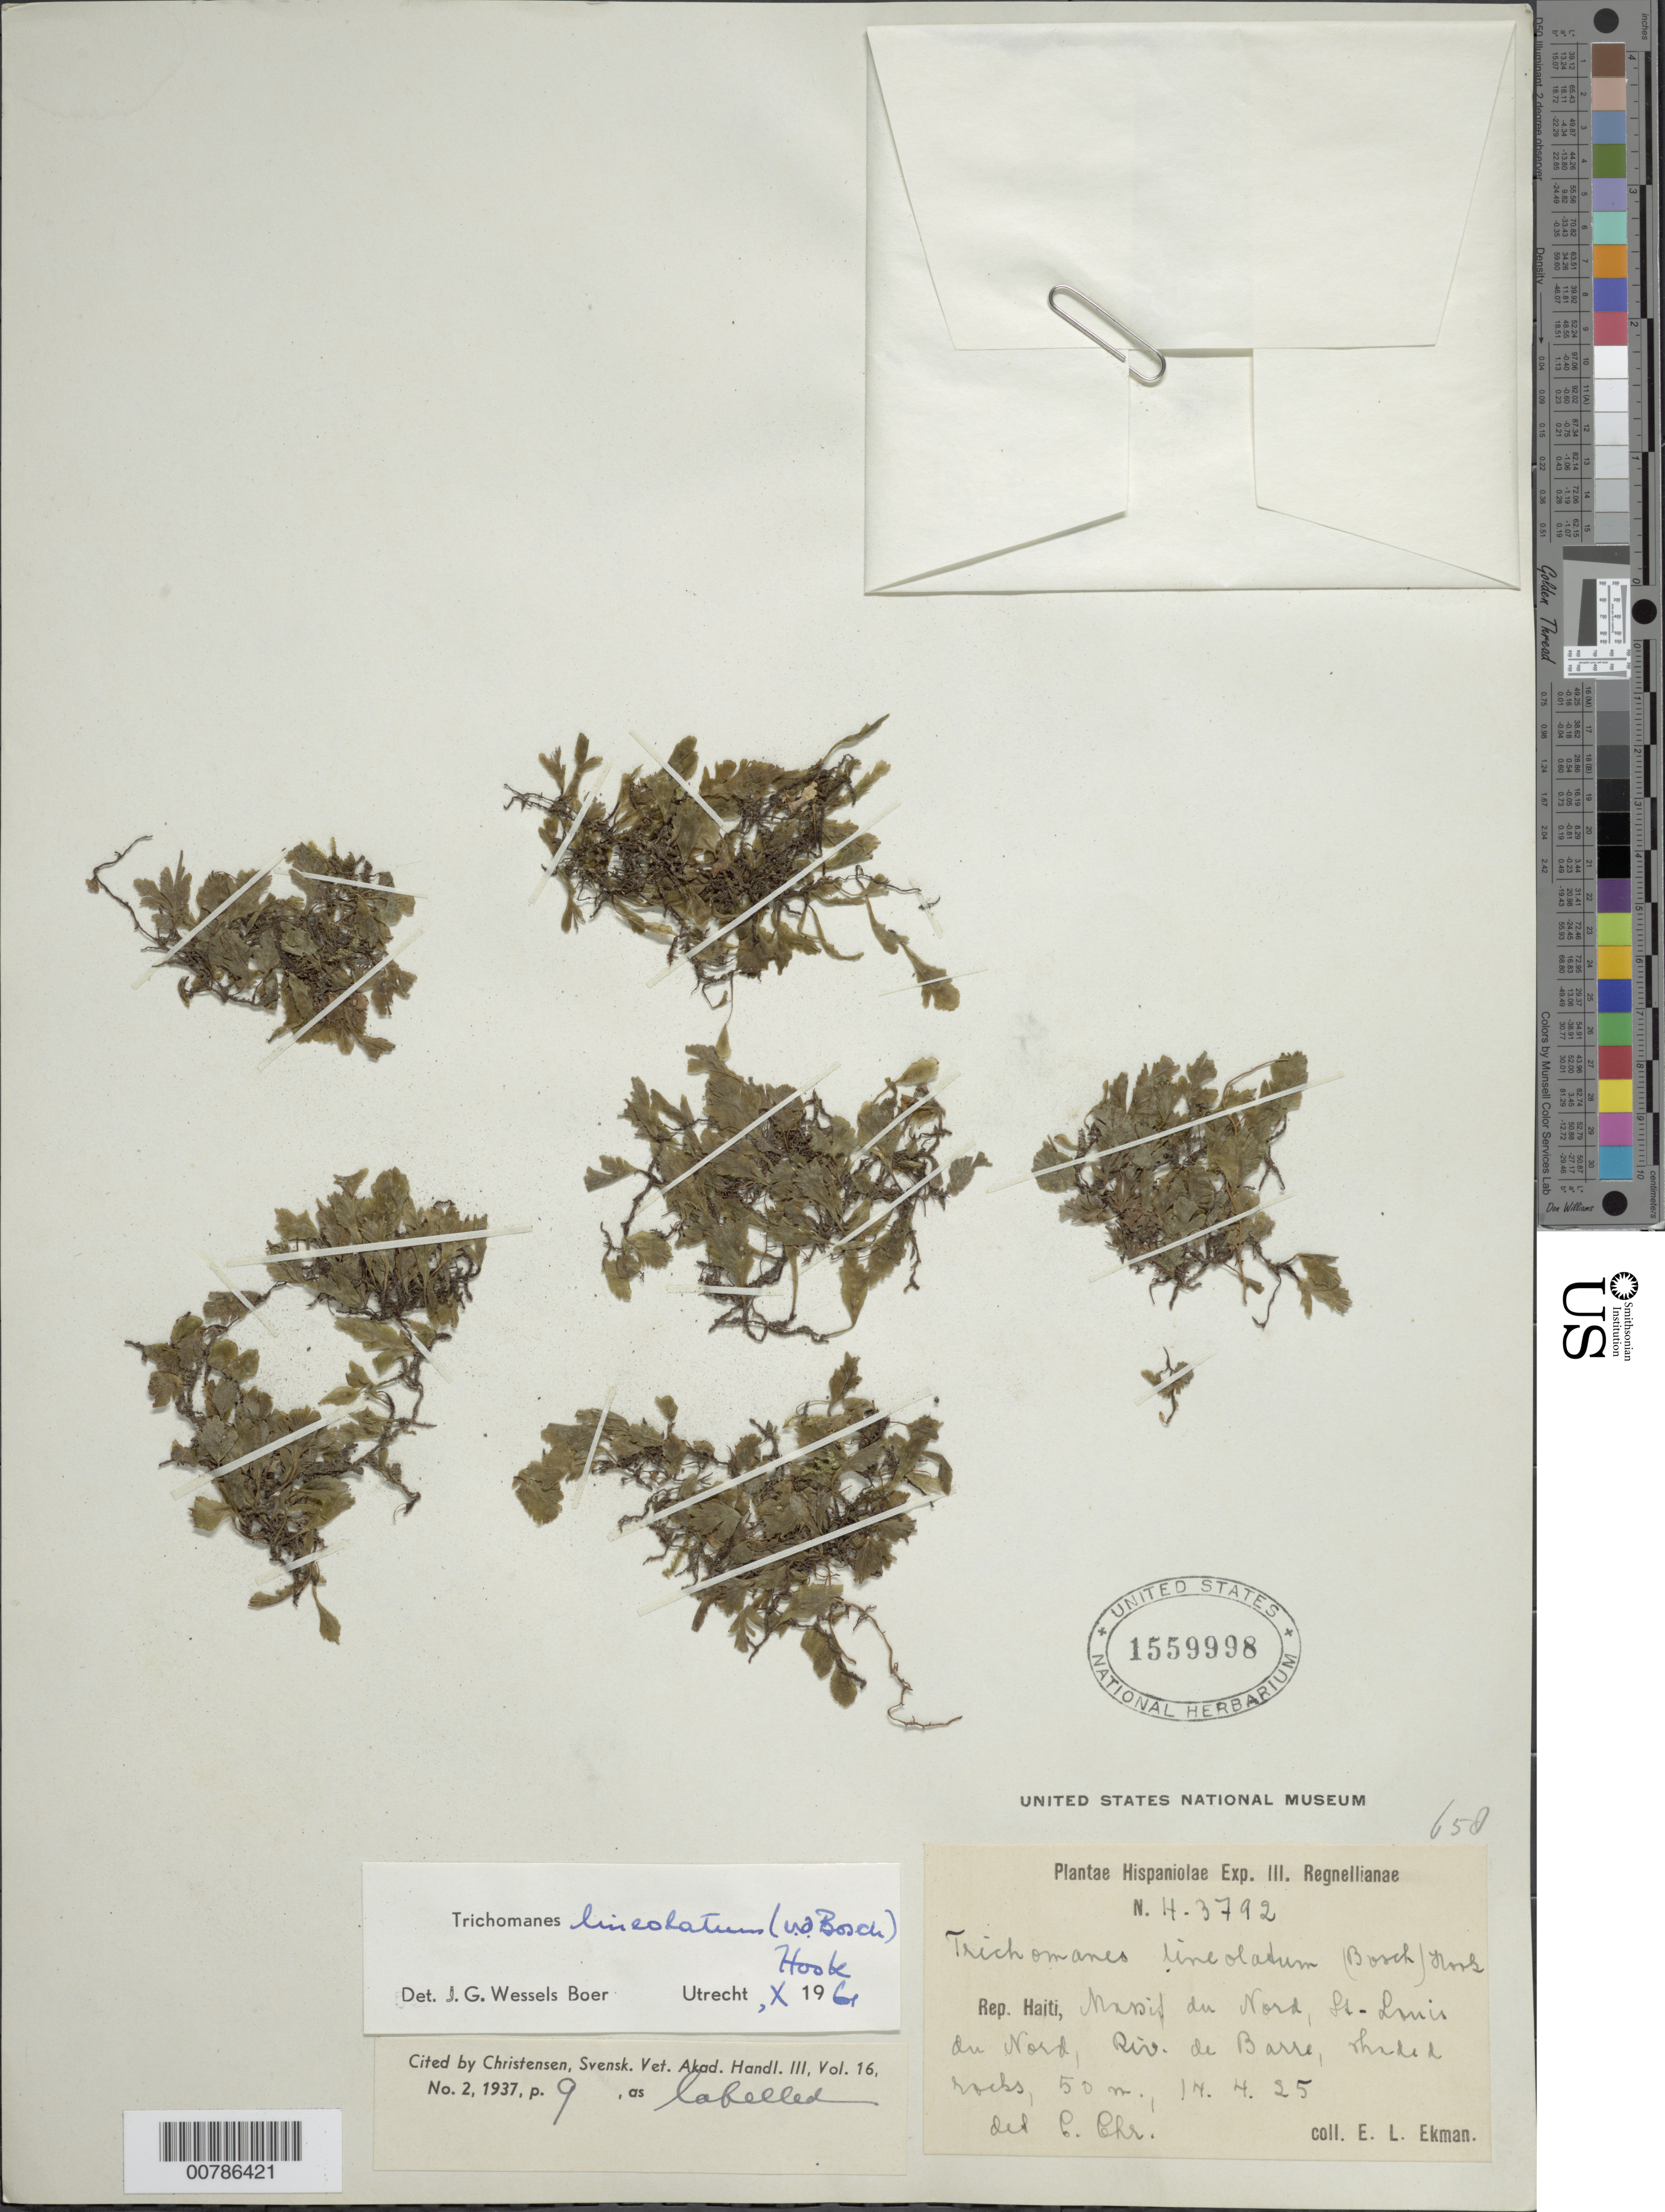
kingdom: Plantae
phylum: Tracheophyta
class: Polypodiopsida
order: Hymenophyllales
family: Hymenophyllaceae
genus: Didymoglossum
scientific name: Didymoglossum lineolatum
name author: Bosch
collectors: E. L. Ekman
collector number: H 3792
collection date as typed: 14 Apr 1925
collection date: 1925-04-14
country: Haiti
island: Hispaniola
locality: Massif du Nord, St. Louis du Nord, Riv. de Barre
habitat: Shaded rocks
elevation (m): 50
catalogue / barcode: US 1559998